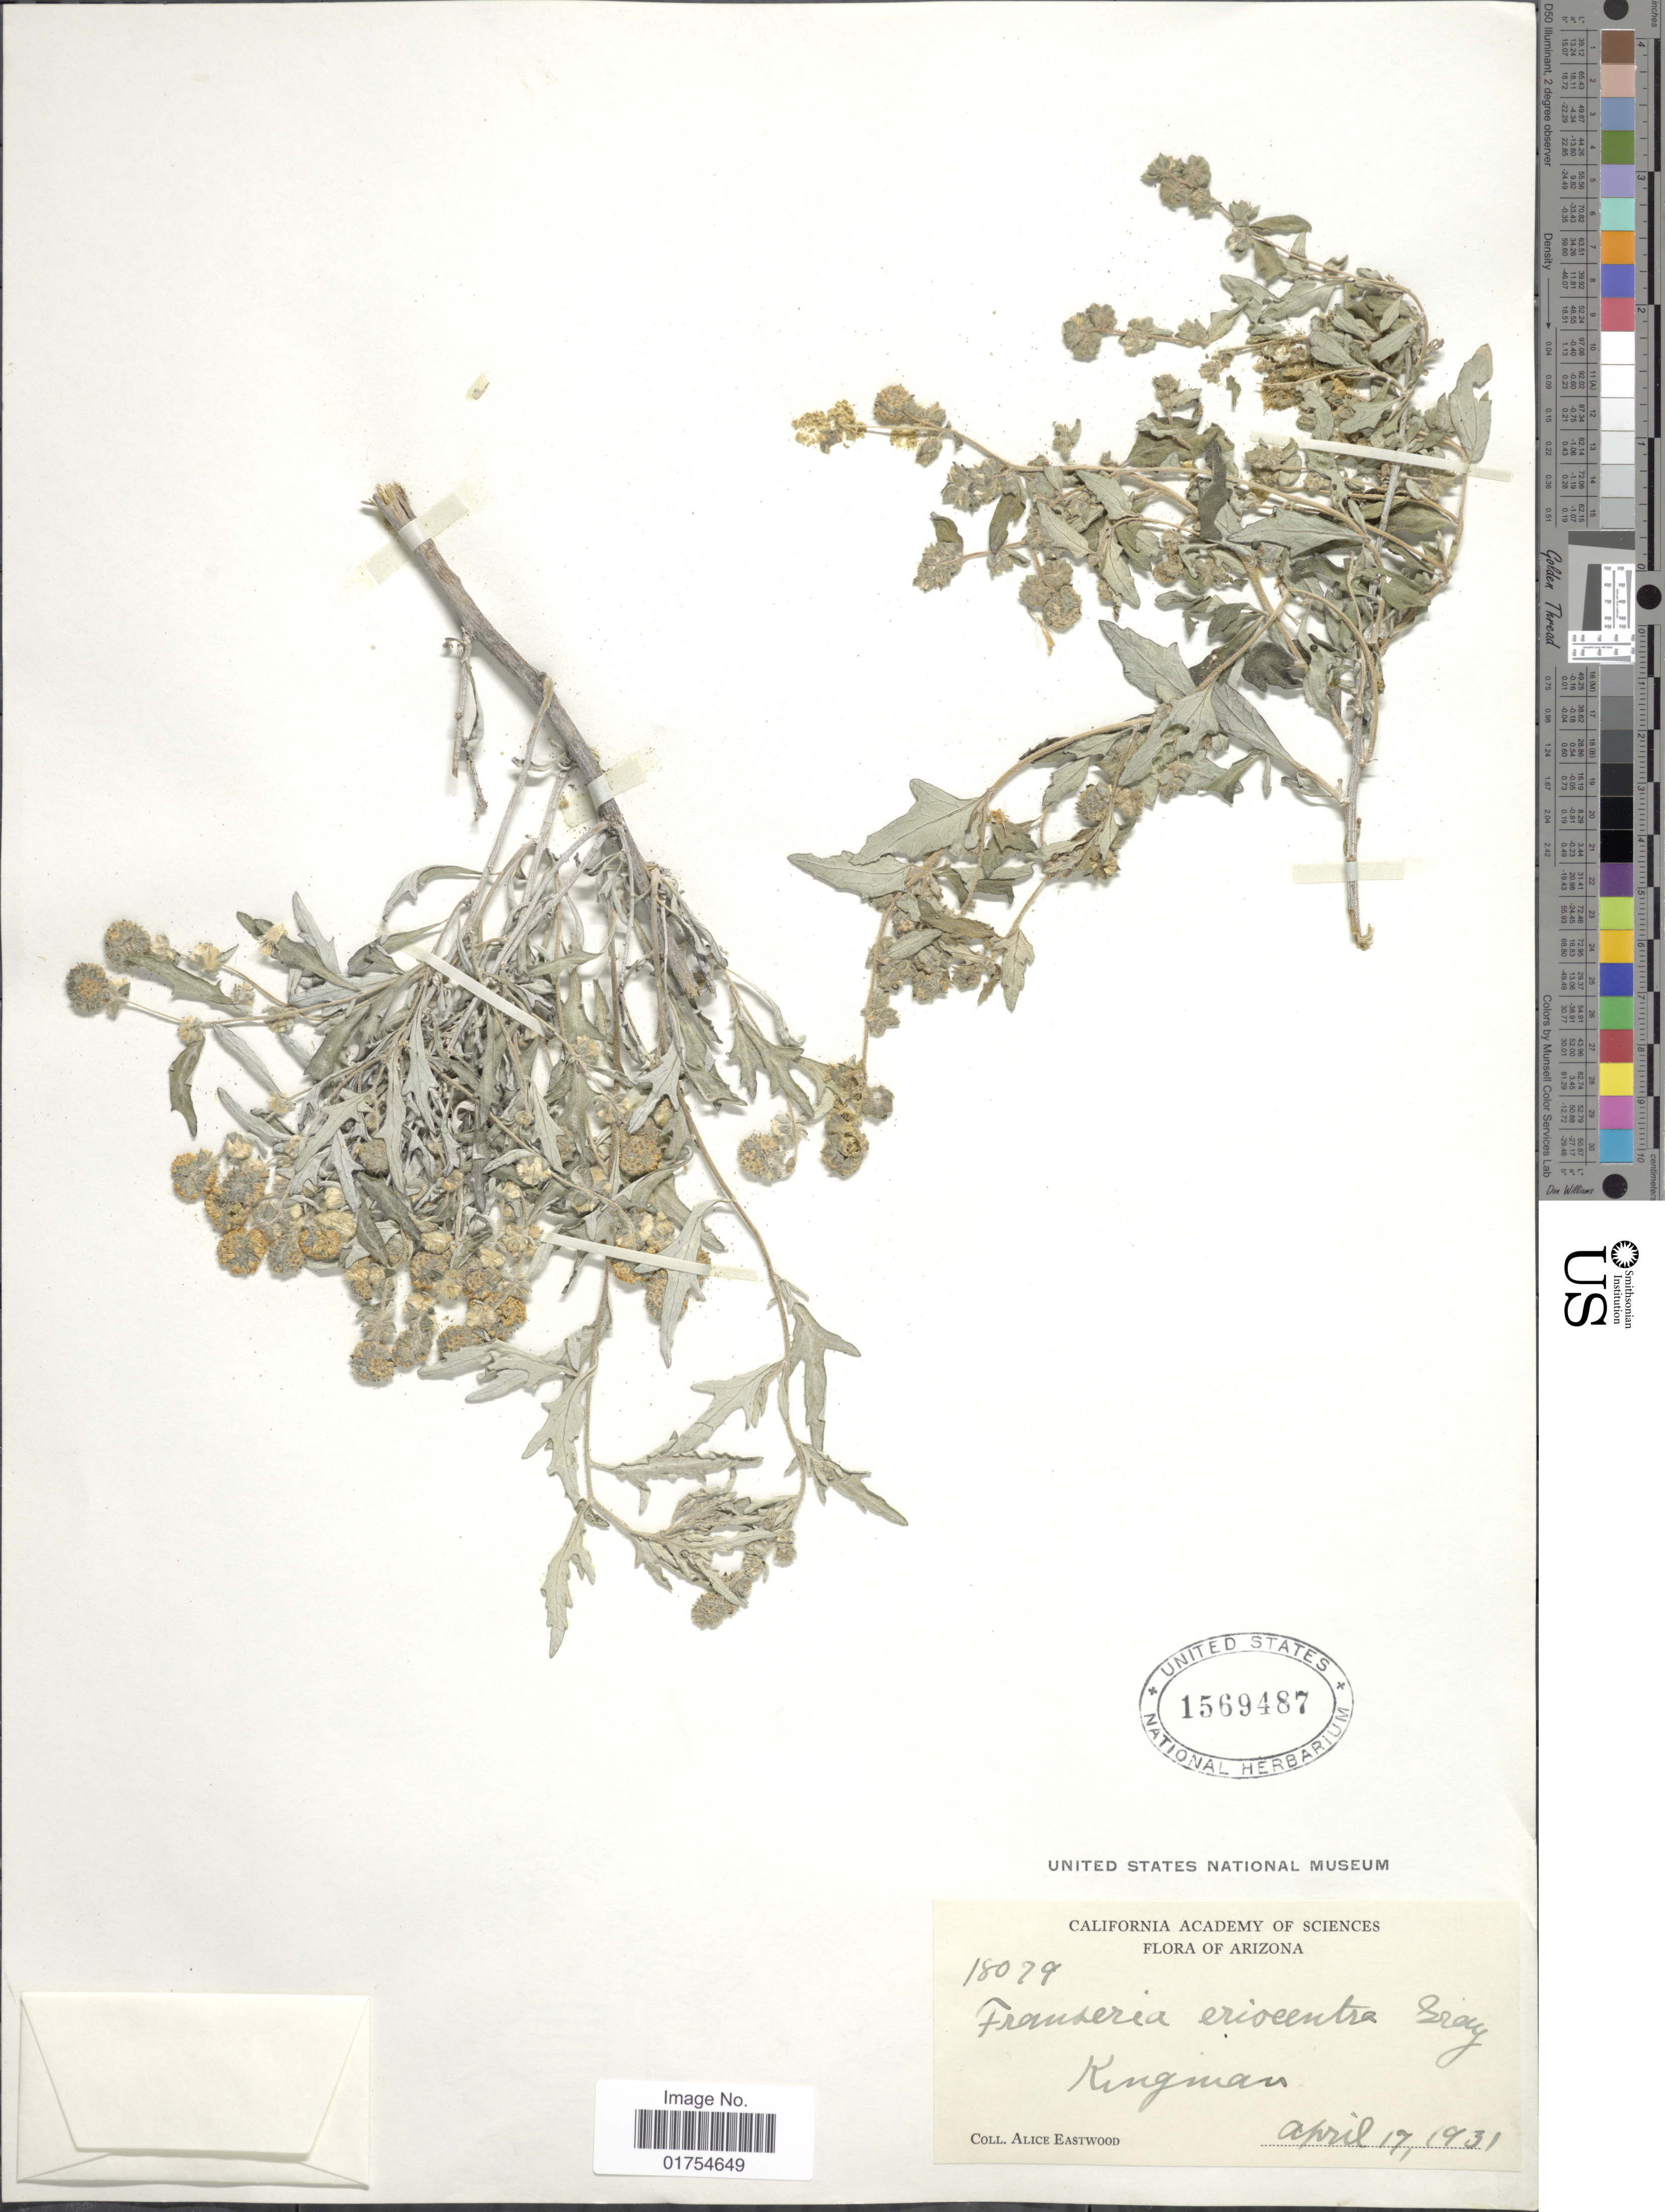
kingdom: Plantae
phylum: Tracheophyta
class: Magnoliopsida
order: Asterales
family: Asteraceae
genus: Franseria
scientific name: Franseria eriocentra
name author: A. Gray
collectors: A. Eastwood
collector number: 18079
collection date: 1931-04-17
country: United States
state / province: Arizona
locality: Kingman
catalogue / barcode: US 1569487